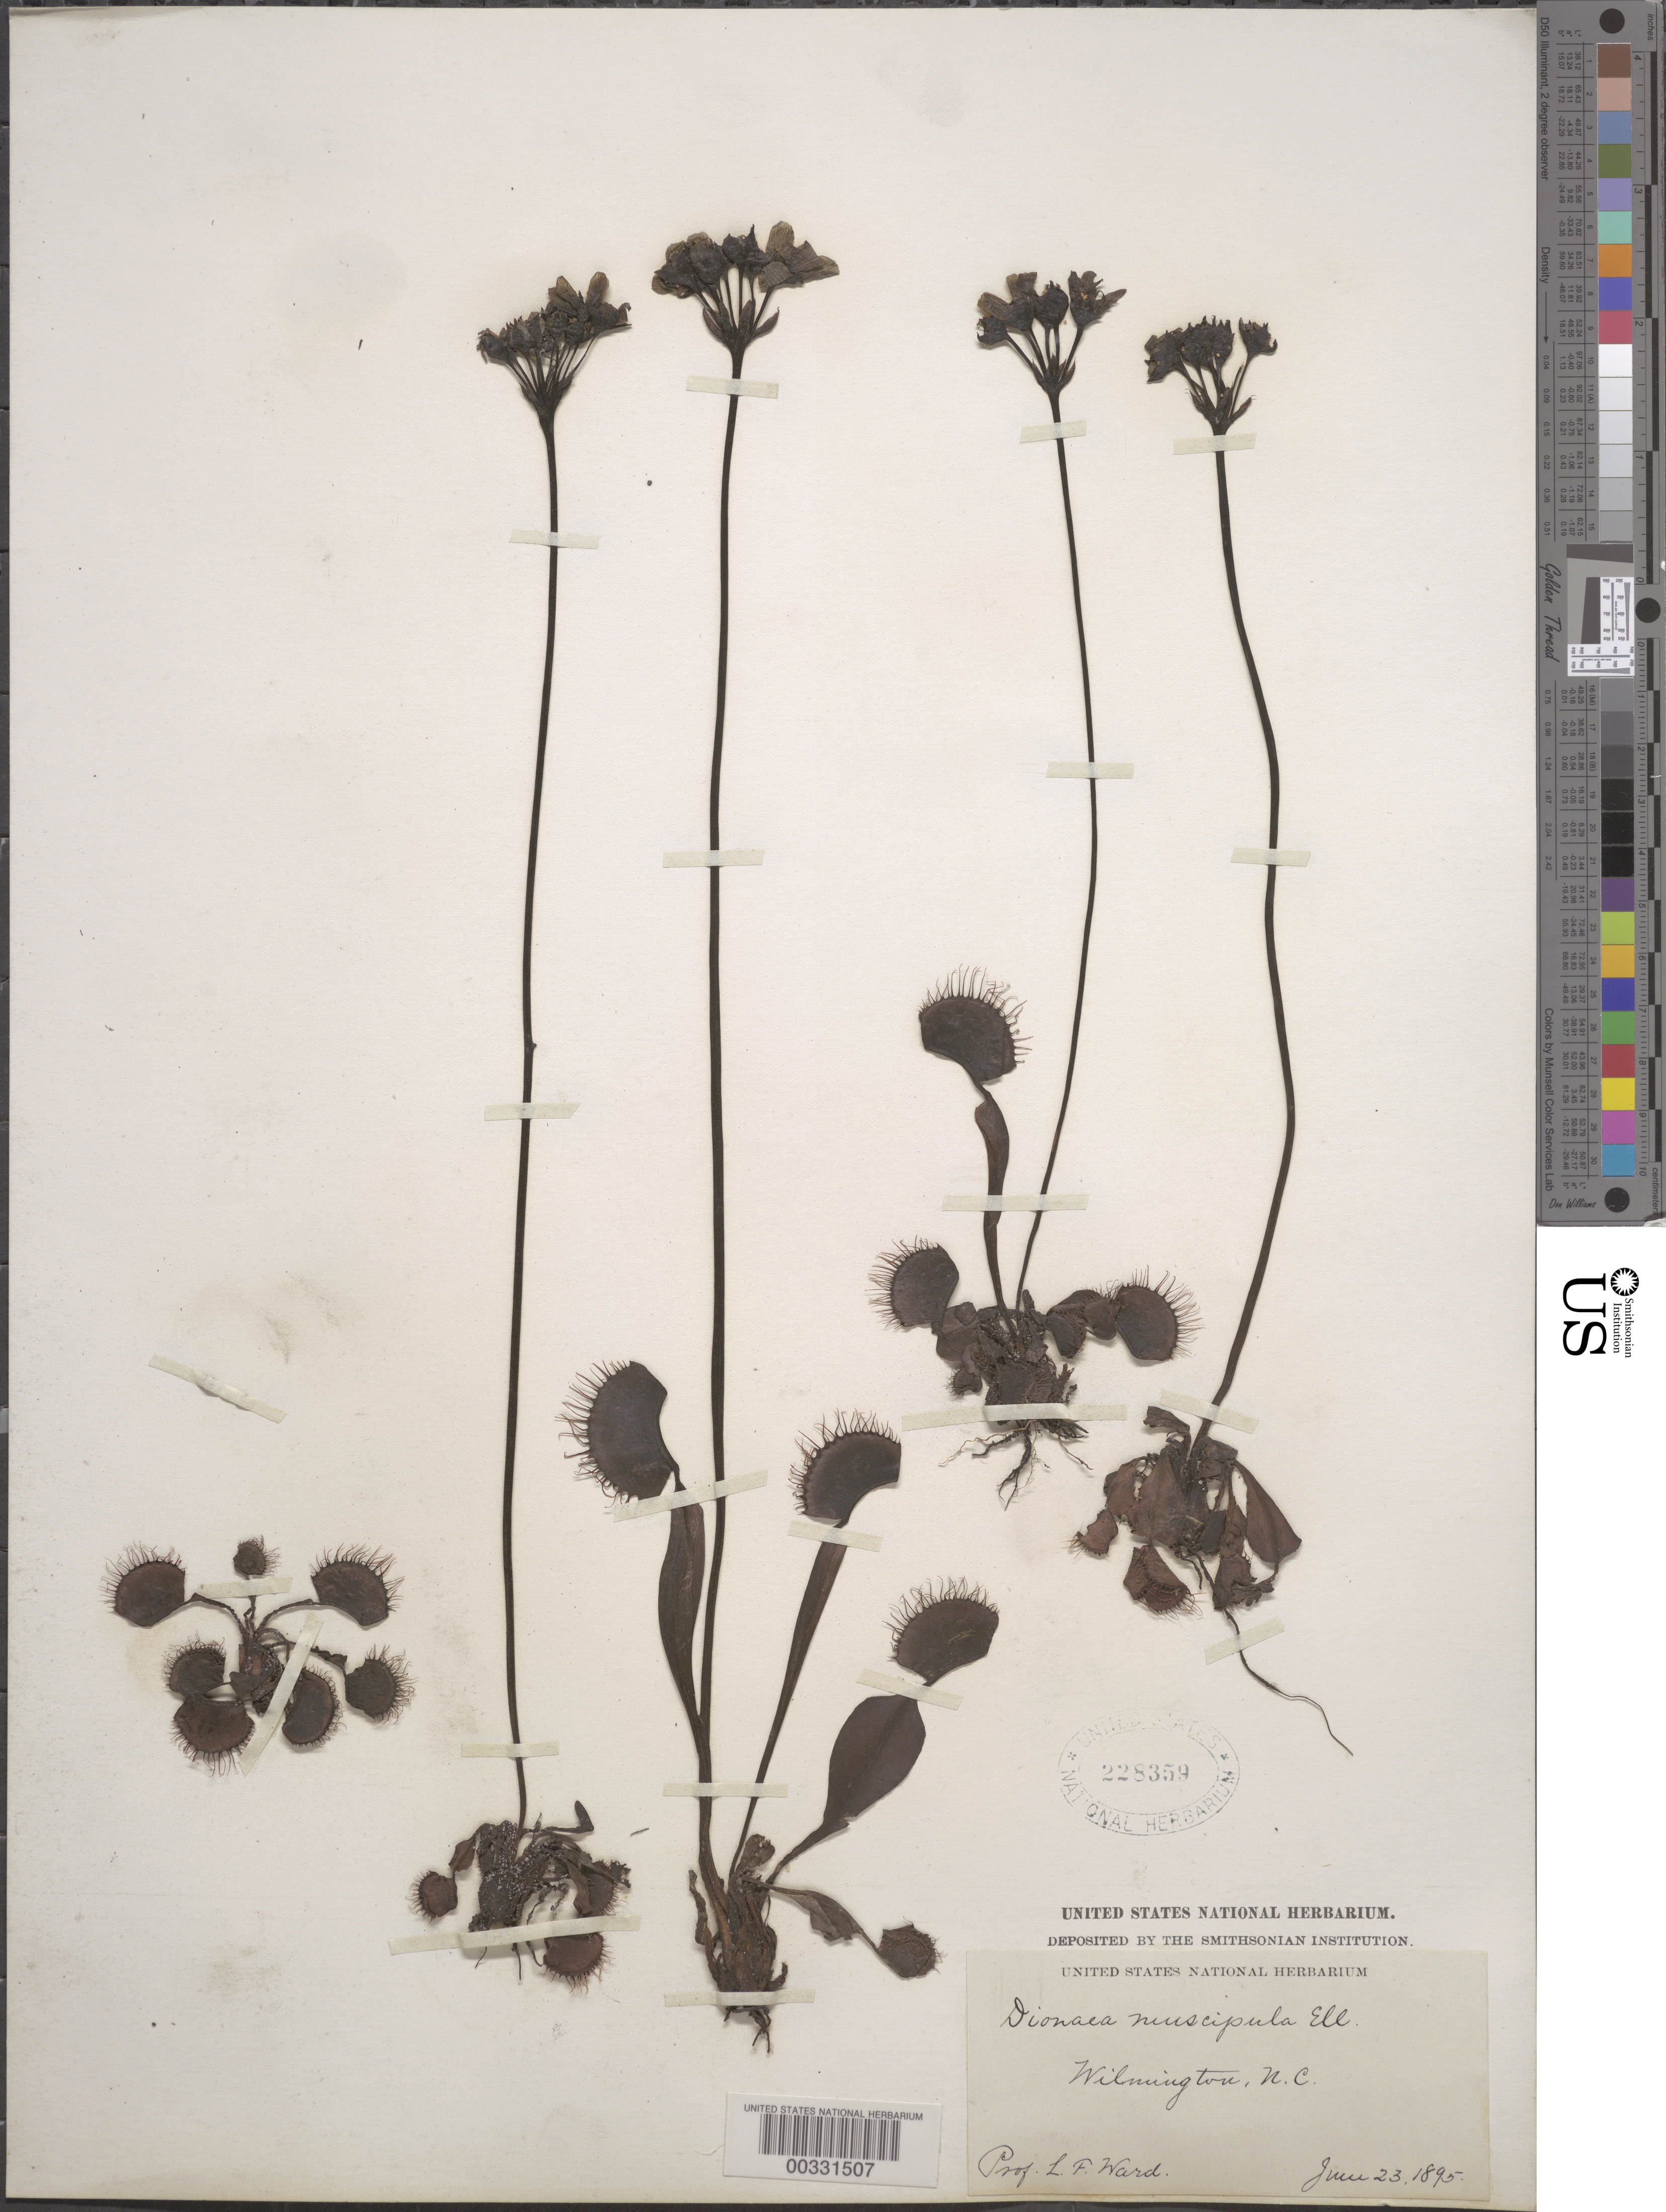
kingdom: Plantae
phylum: Tracheophyta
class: Magnoliopsida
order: Caryophyllales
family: Droseraceae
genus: Dionaea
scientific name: Dionaea muscipula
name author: J. Ellis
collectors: L. F. Ward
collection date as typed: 23 Jun 1895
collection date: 1895-06-23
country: United States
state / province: North Carolina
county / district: New Hanover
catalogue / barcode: US 228359